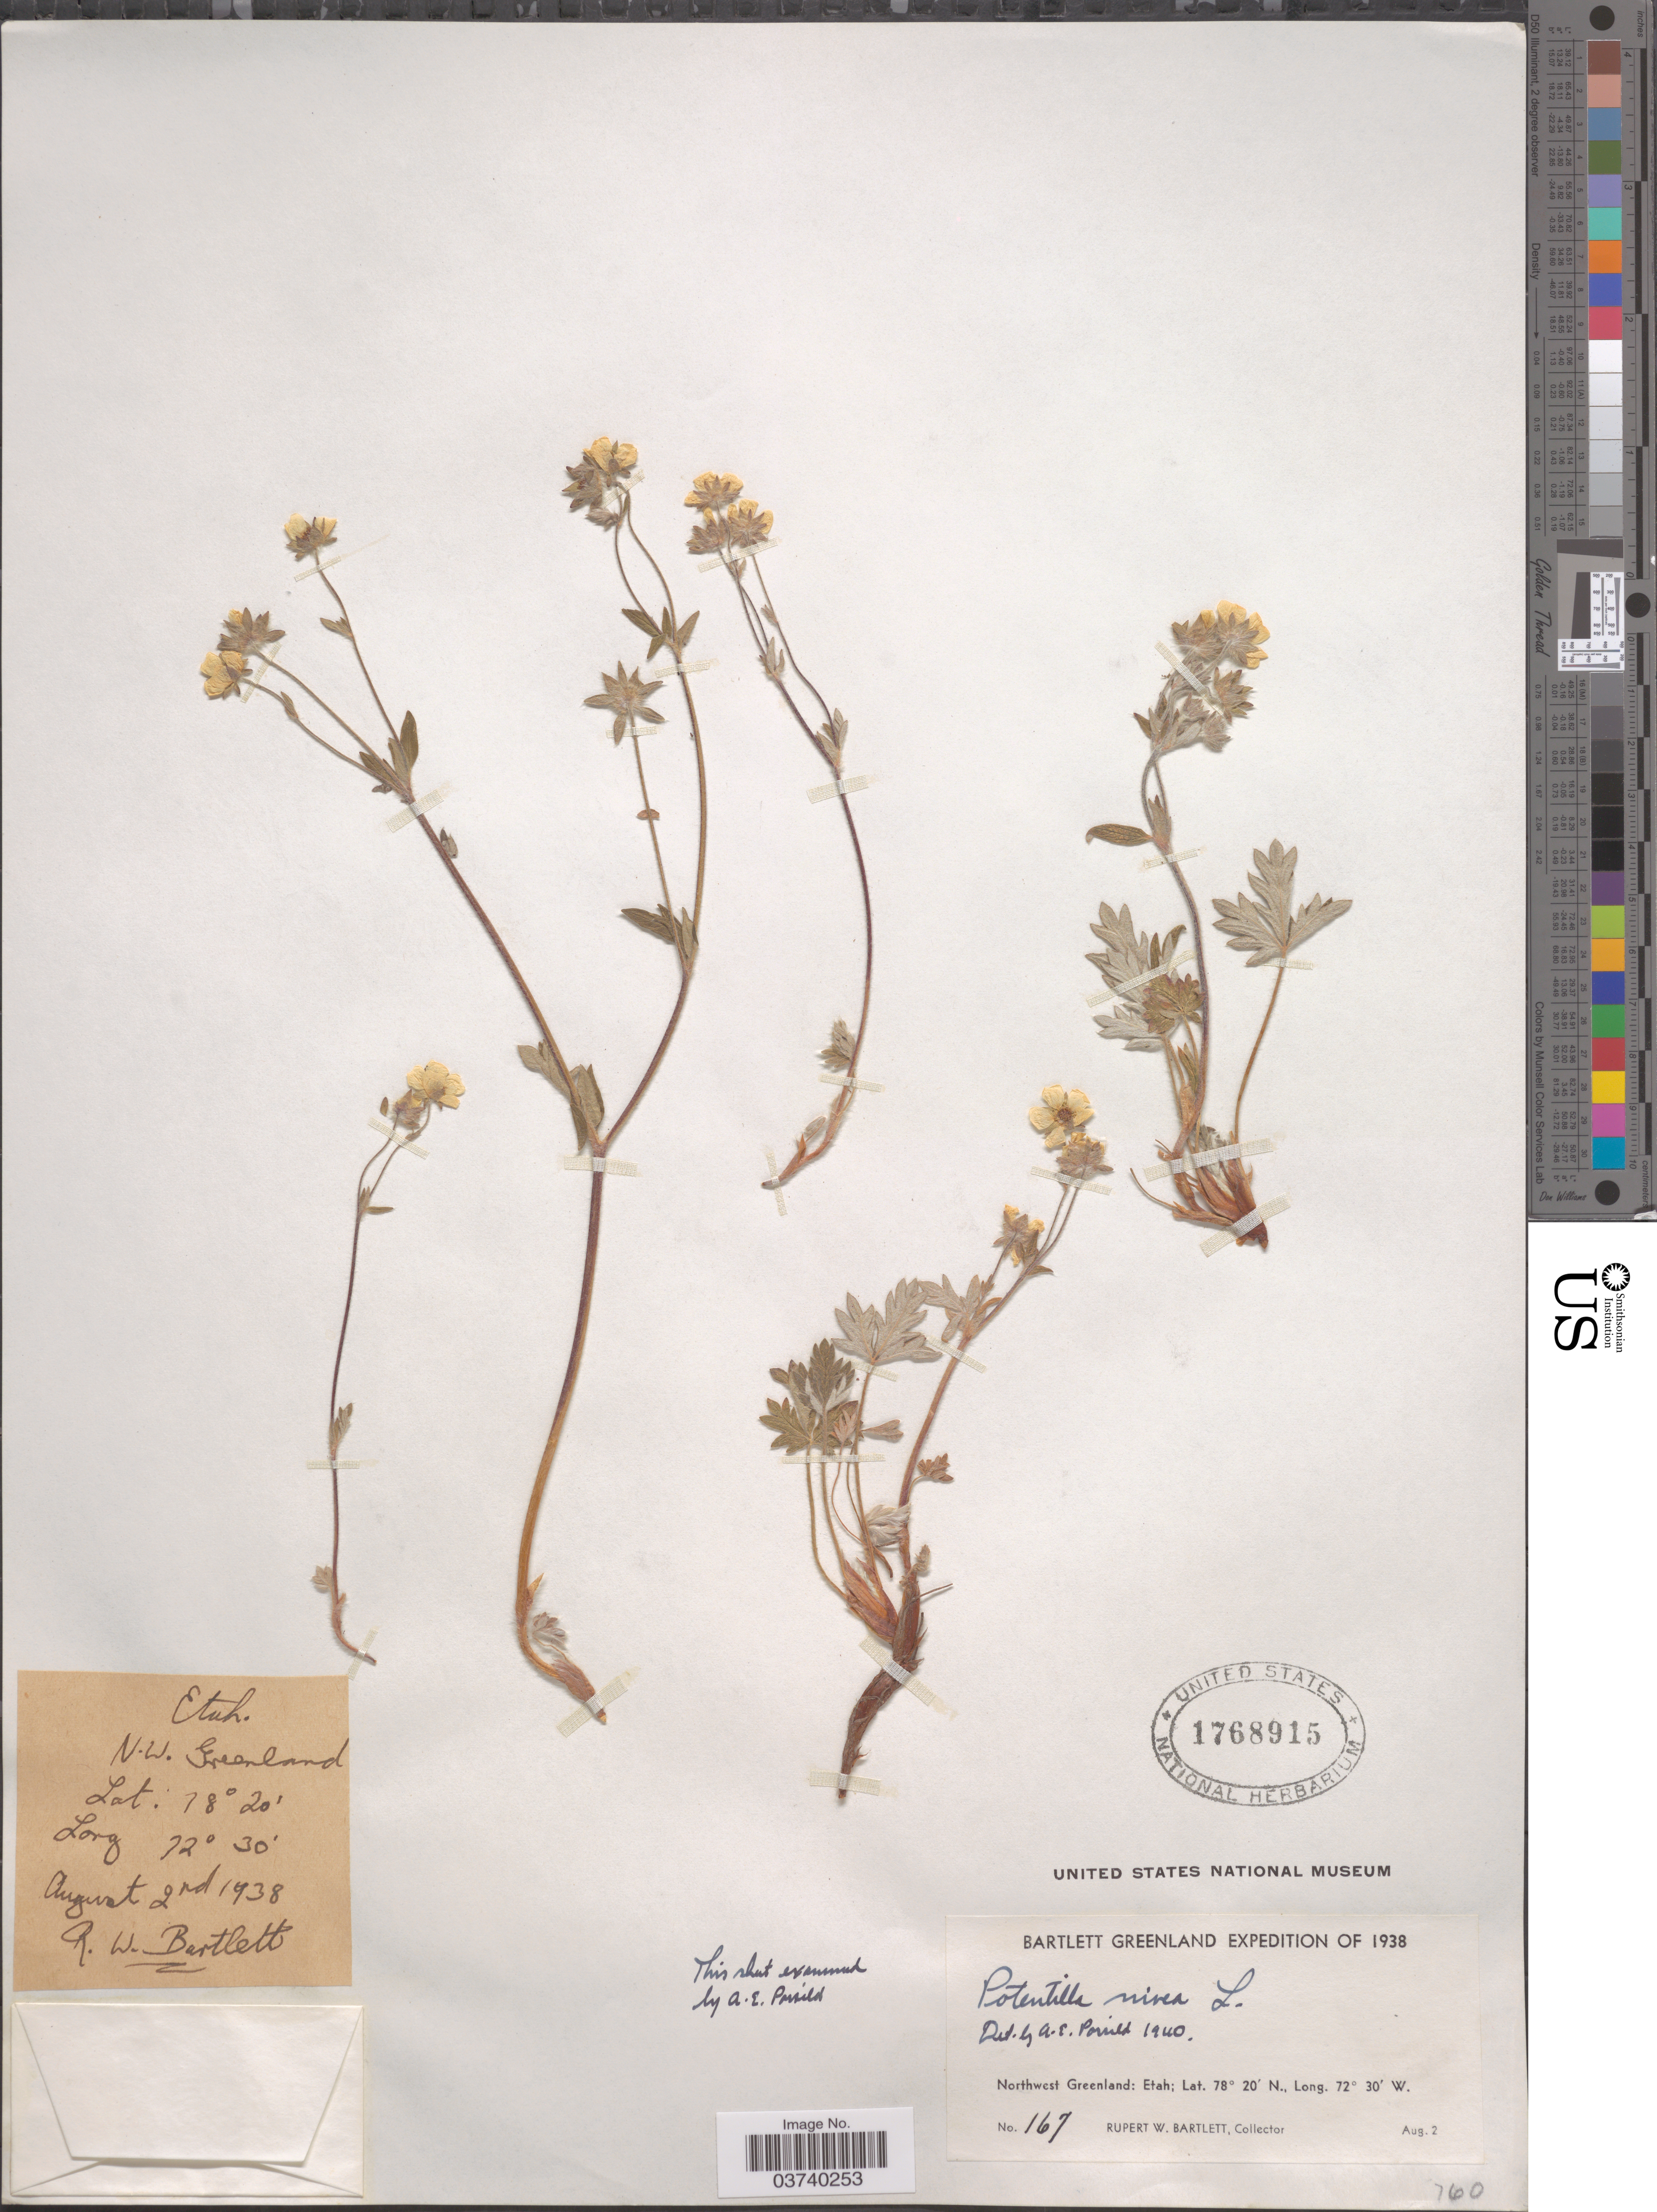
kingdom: Plantae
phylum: Tracheophyta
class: Magnoliopsida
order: Rosales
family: Rosaceae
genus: Potentilla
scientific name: Potentilla nivea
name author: L.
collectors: R. W. Bartlett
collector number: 167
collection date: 1938-08-02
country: Greenland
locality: Northwest Greenland. Etah.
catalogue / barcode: US 1768915